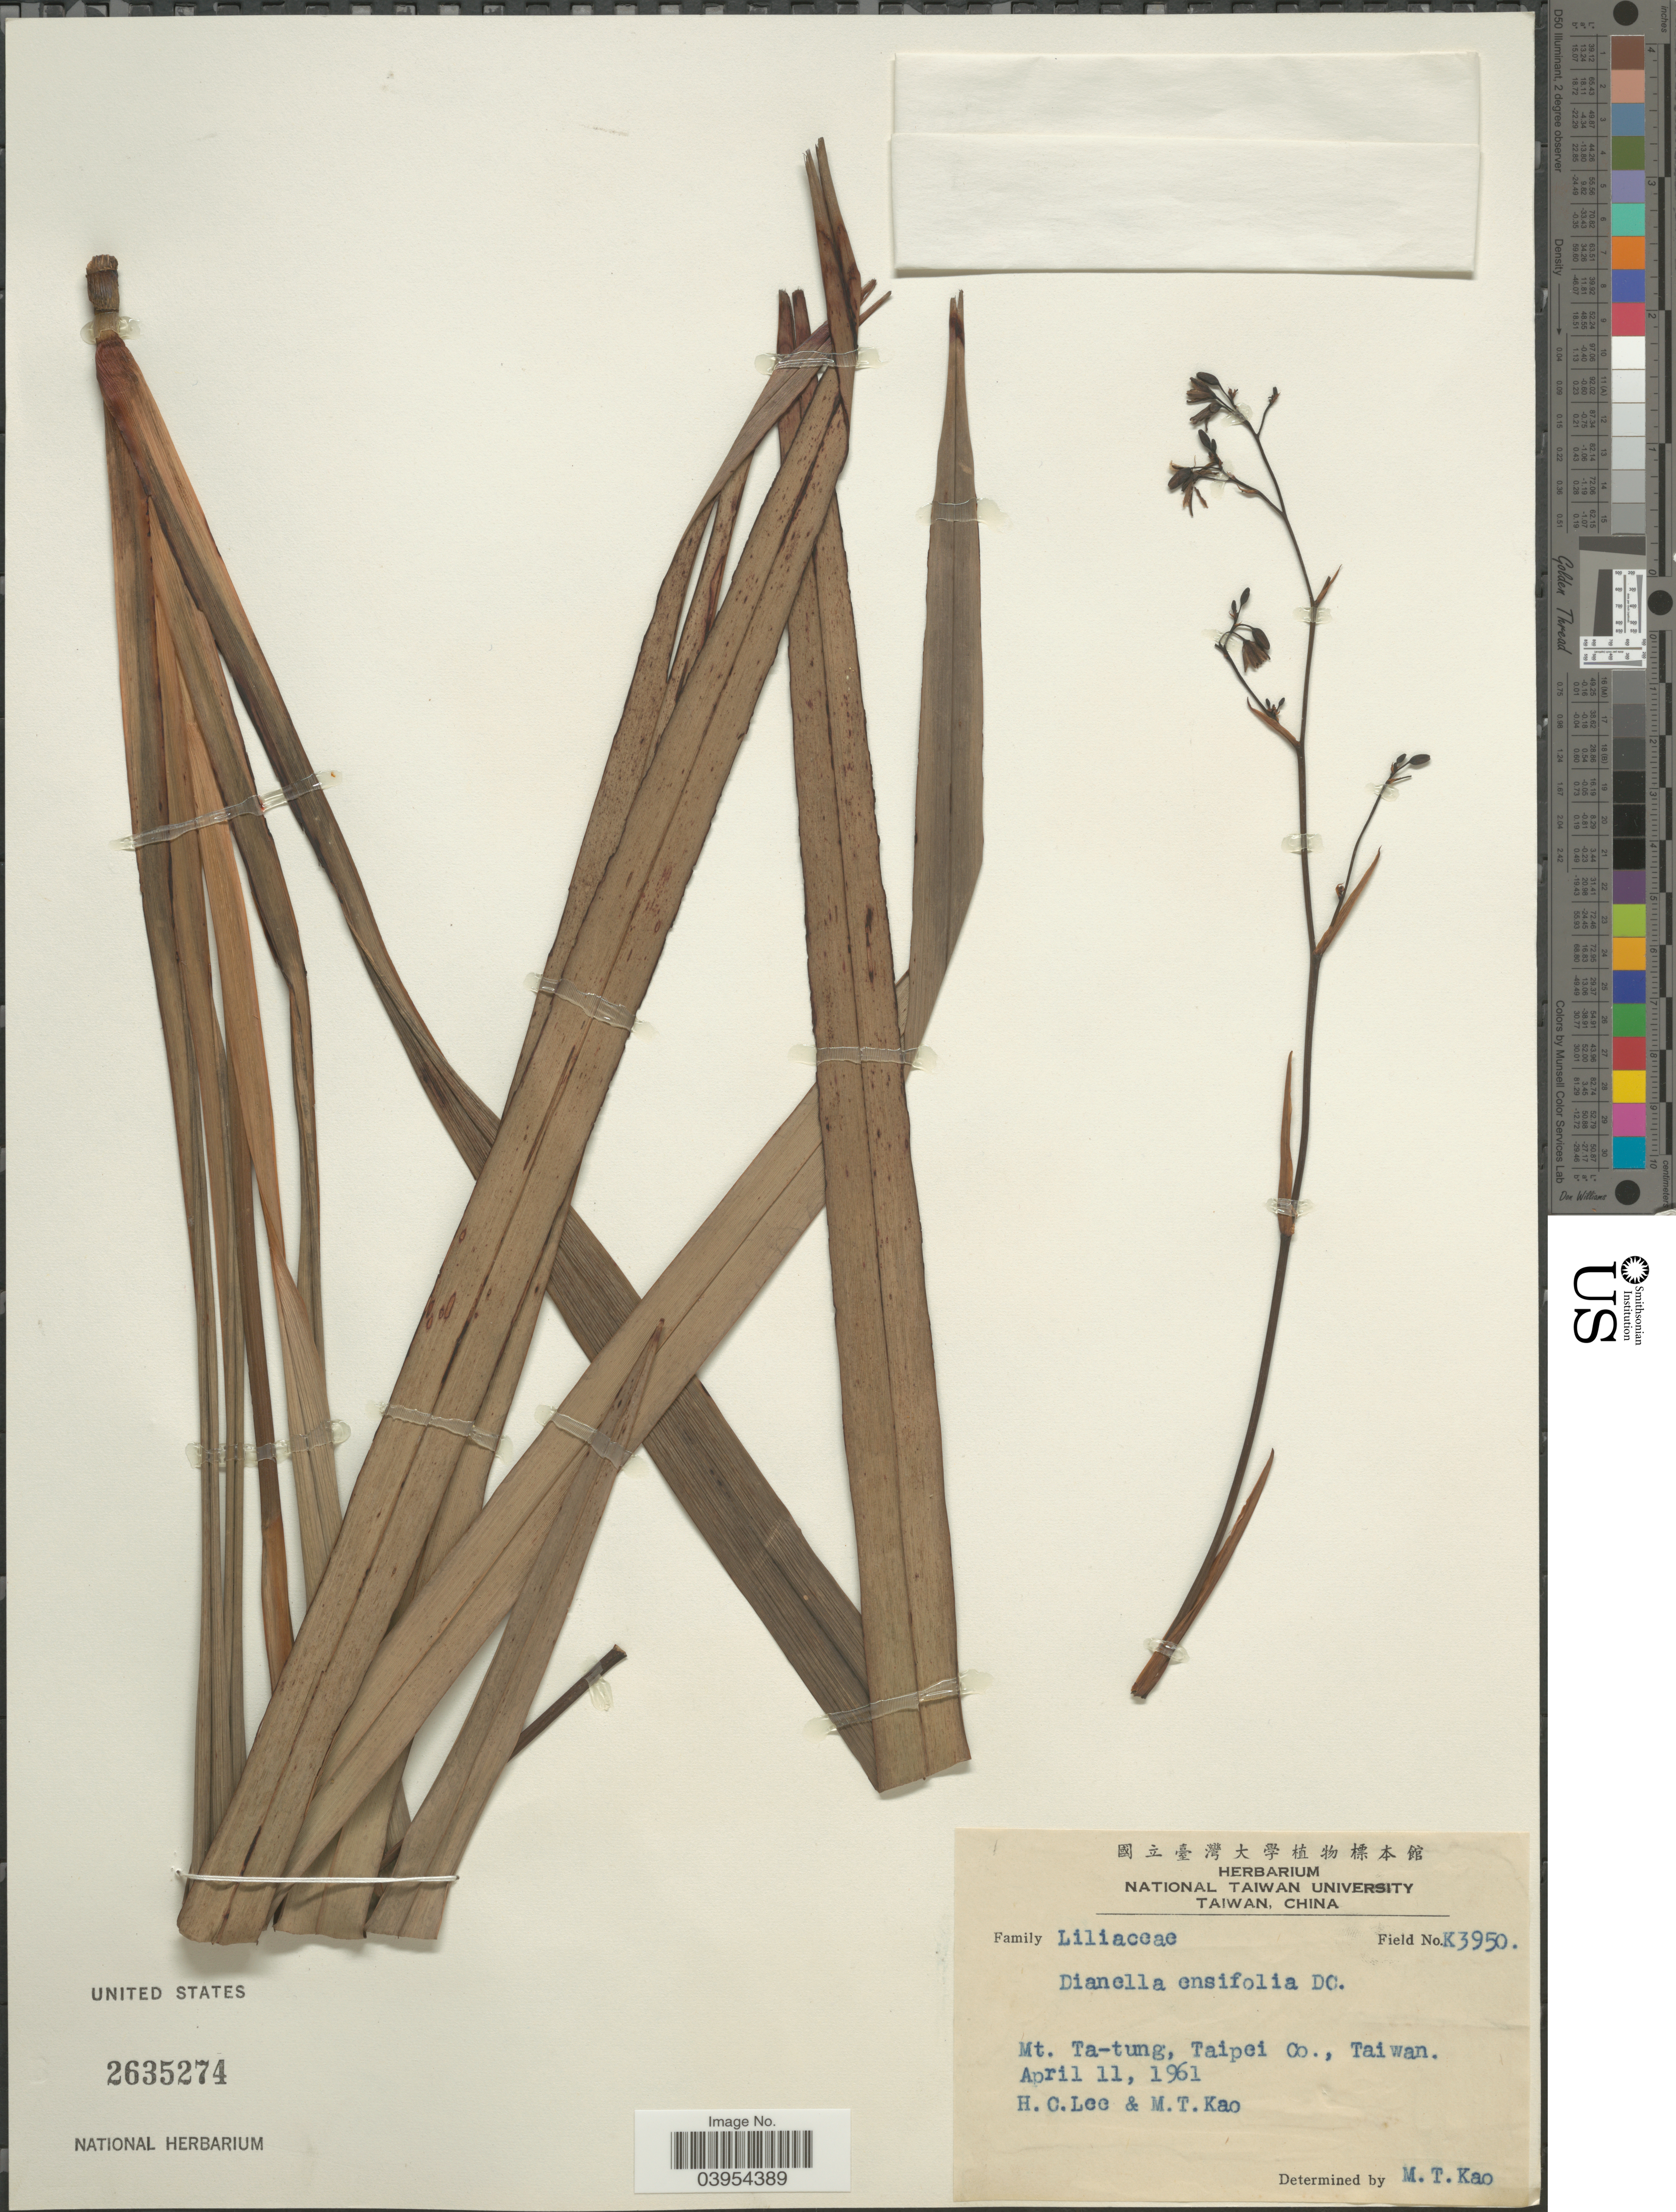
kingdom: Plantae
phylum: Tracheophyta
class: Liliopsida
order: Asparagales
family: Asphodelaceae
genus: Dianella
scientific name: Dianella ensifolia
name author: (L.) DC.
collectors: H. Lee & M. T. Kao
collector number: K3950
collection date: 1961-04-11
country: Taiwan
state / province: Taipei City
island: Taiwan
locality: Mt. Ta-tung, Taipei Co.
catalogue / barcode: US 2635274